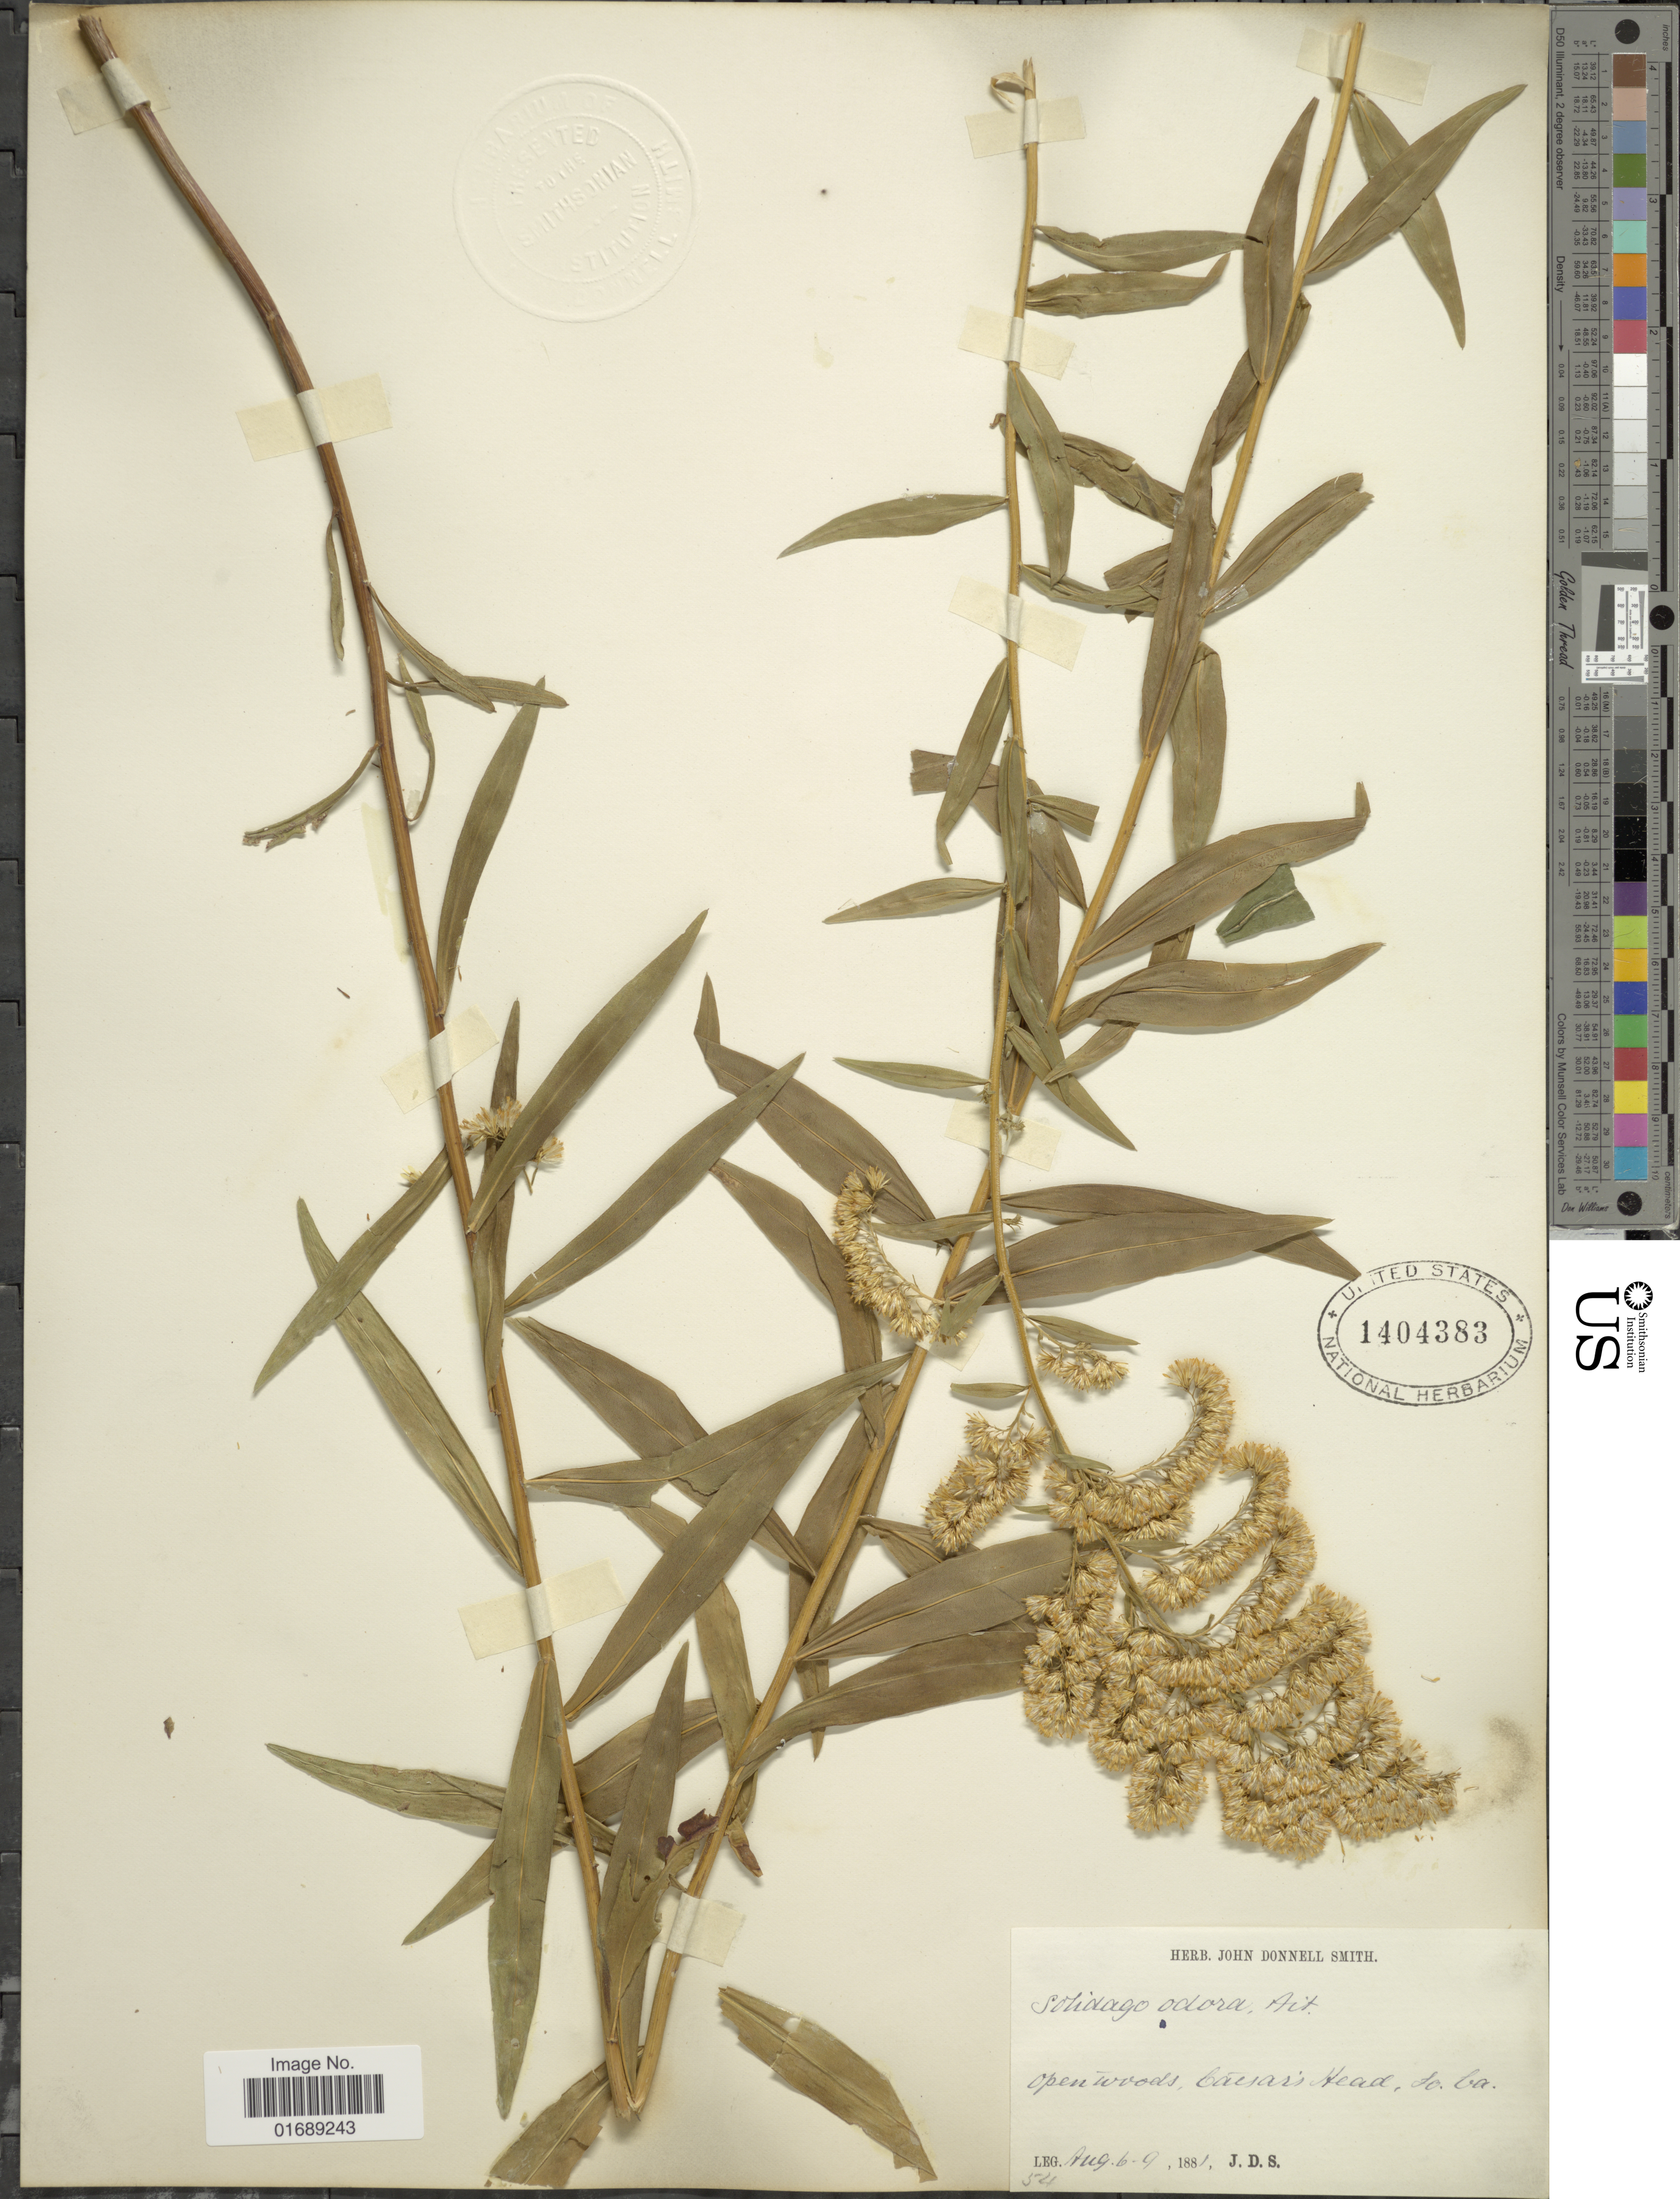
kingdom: Plantae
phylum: Tracheophyta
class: Magnoliopsida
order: Asterales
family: Asteraceae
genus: Solidago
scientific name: Solidago odora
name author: Aiton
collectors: J. Donnell Smith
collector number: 54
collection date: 1881-08-06/1881-08-09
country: United States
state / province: South Carolina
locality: Caesars Head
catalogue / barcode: US 1404383